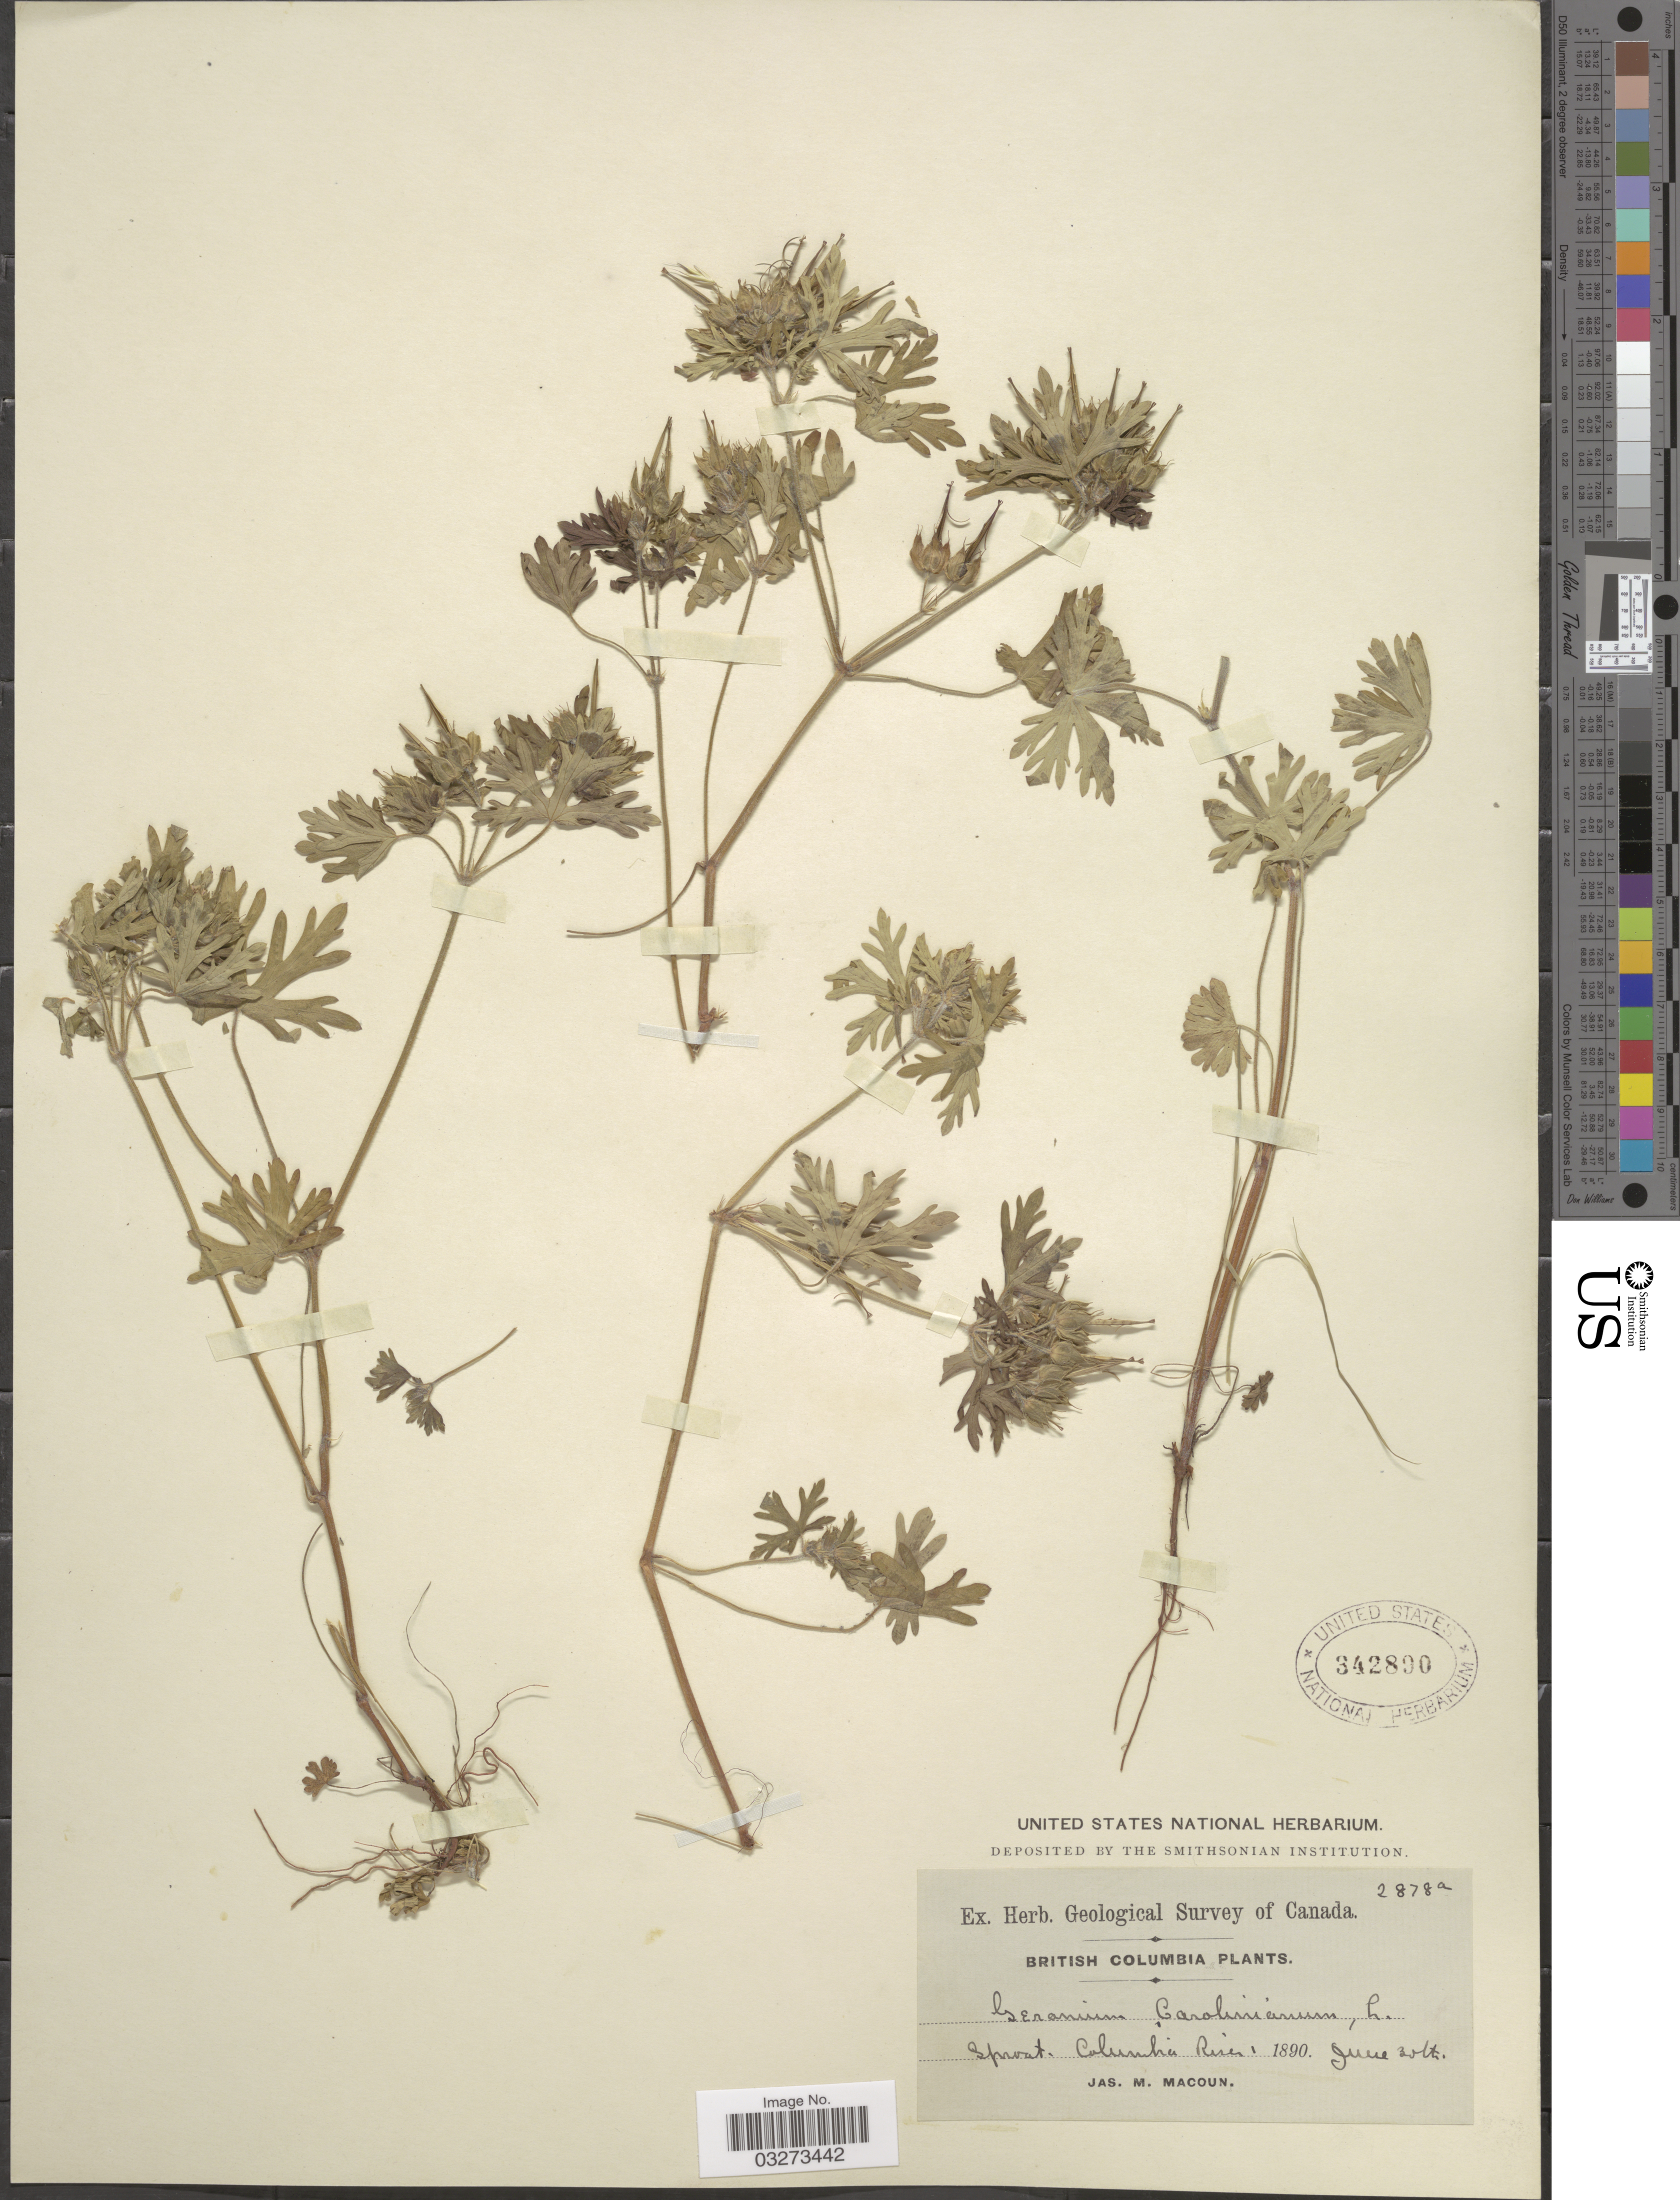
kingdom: Plantae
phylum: Tracheophyta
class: Magnoliopsida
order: Geraniales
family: Geraniaceae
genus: Geranium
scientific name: Geranium carolinianum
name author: L.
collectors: J. M. Macoun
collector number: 2878a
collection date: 1890-06-30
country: Canada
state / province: British Columbia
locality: Columbia River.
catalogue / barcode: US 342890